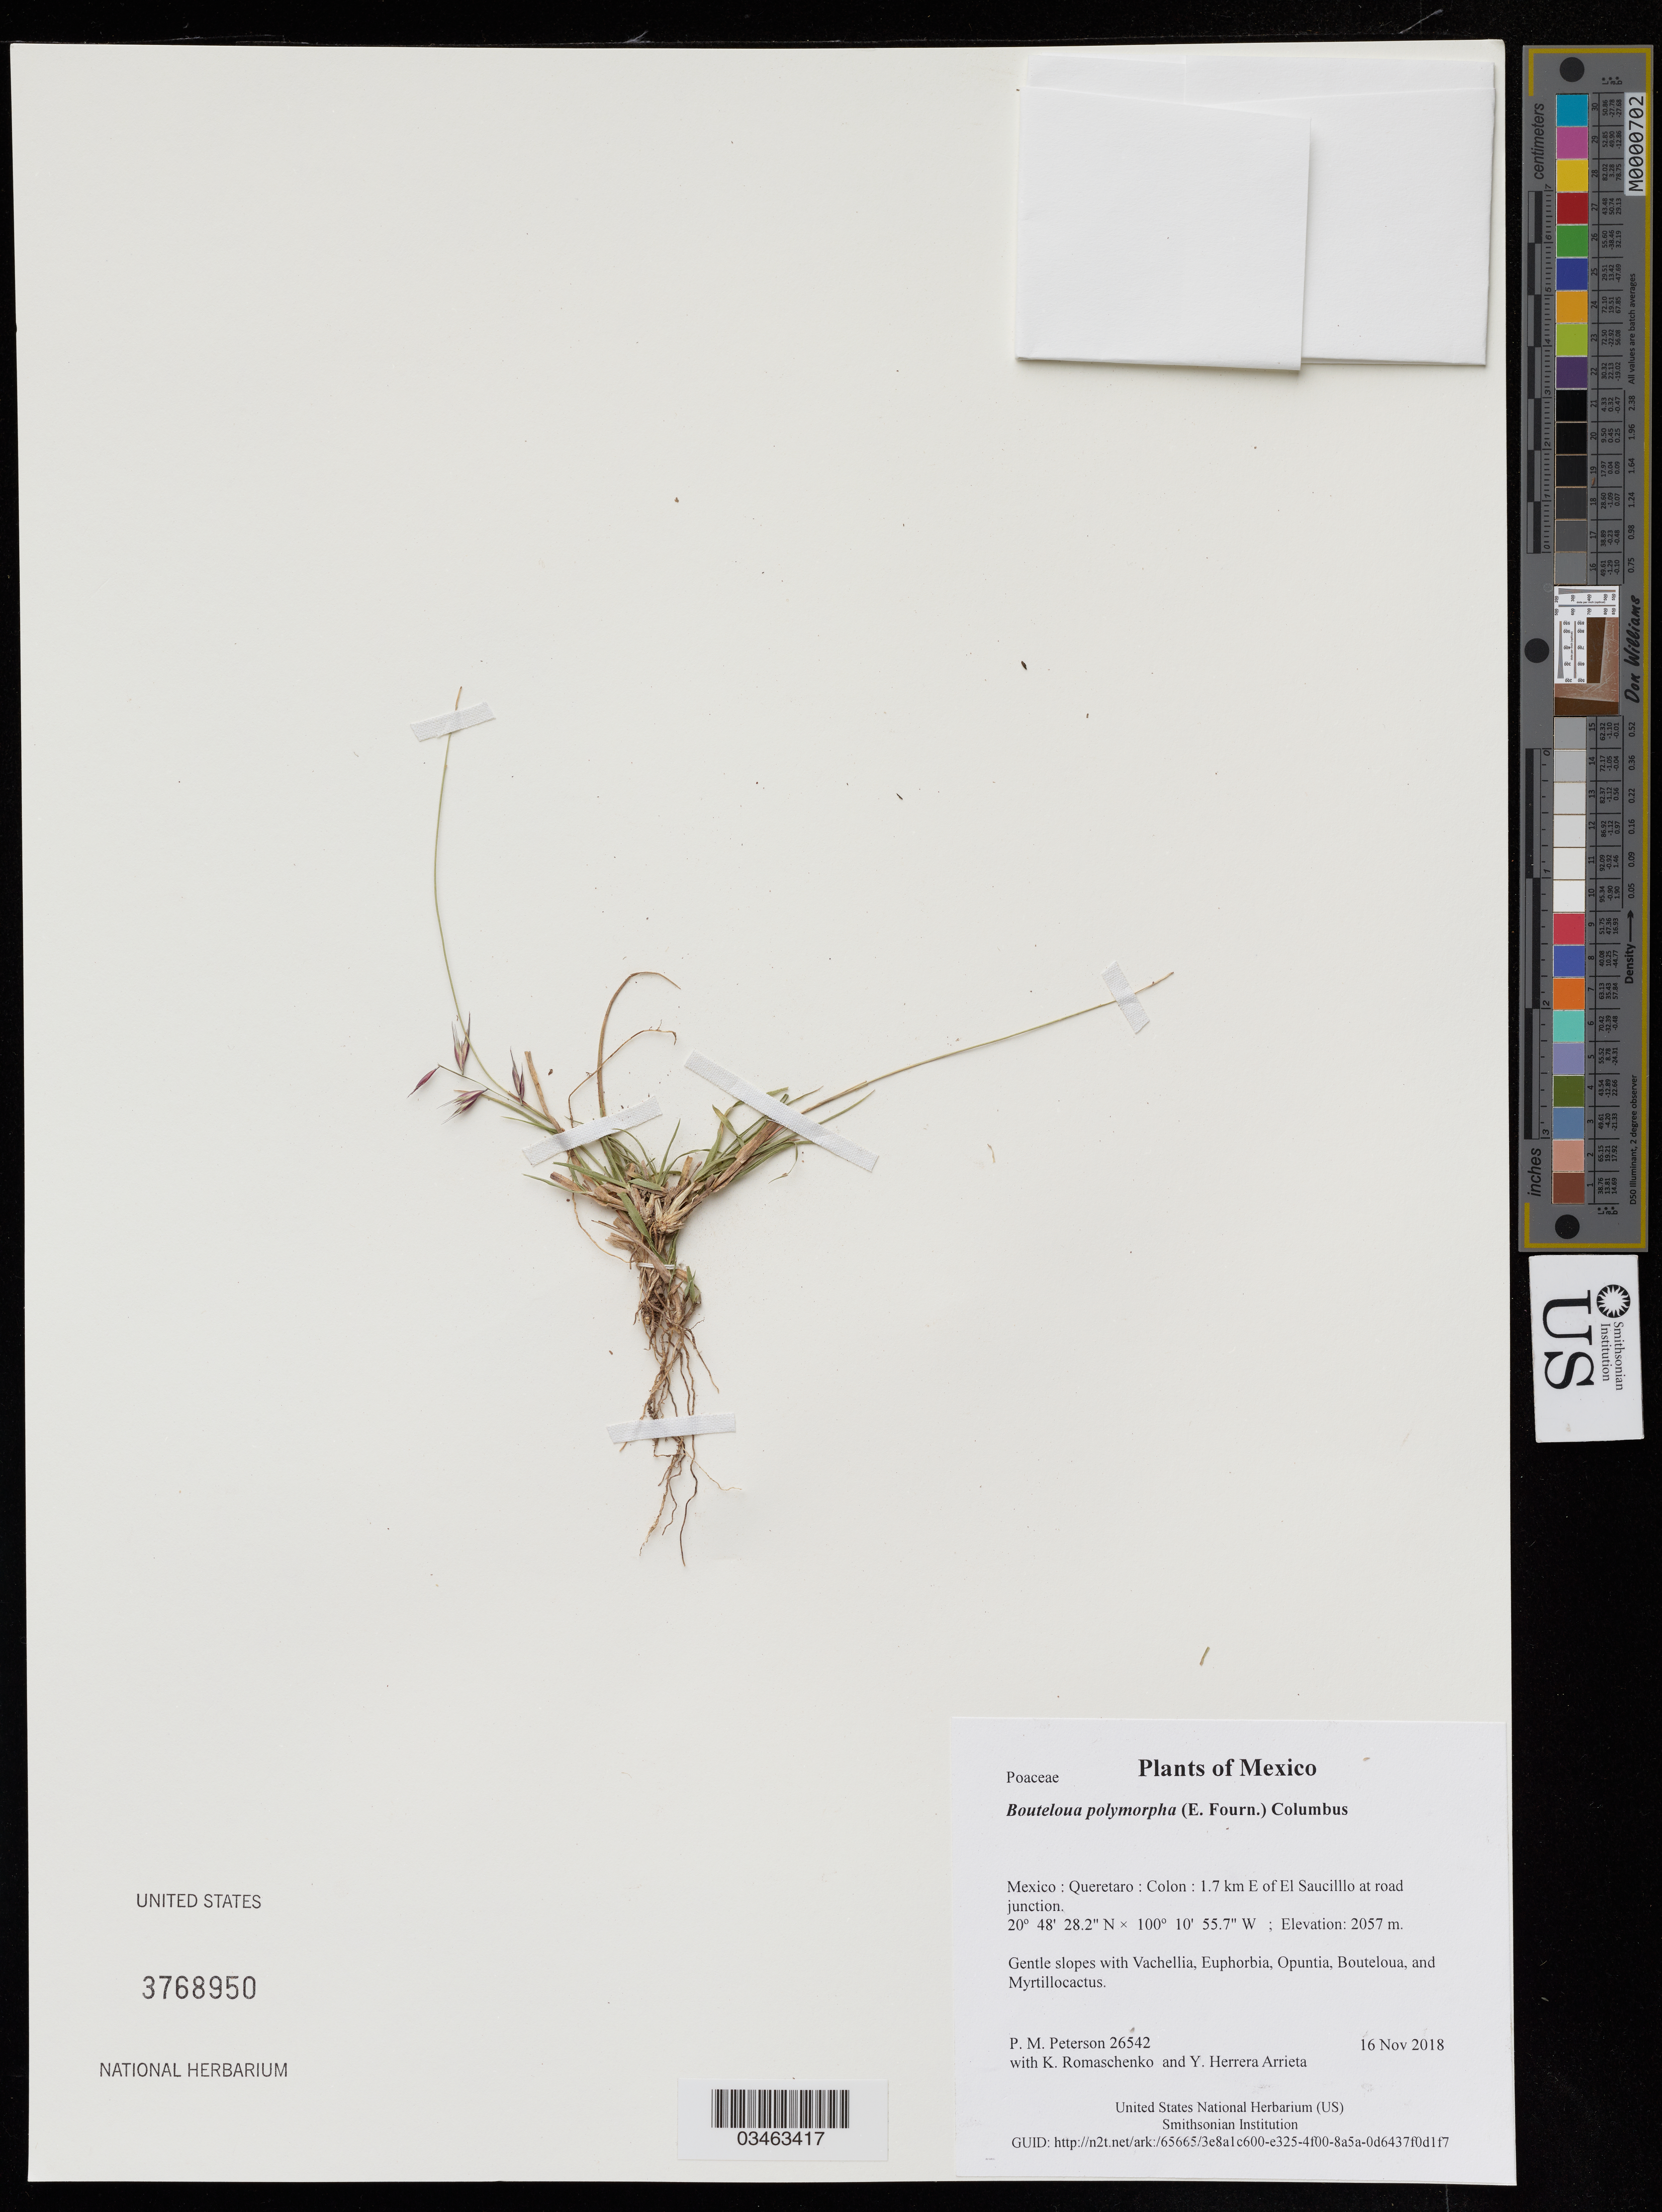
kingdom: Plantae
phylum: Tracheophyta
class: Liliopsida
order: Poales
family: Poaceae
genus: Bouteloua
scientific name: Bouteloua polymorpha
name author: (E. Fourn.) Columbus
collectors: P. M. Peterson, K. Romaschenko & Y. Herrera Arrieta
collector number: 26542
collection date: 2018-11-16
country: Mexico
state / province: Queretaro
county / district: Colon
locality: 1.7 km E of El Saucilllo at road junction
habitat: Gentle slopes with Vachellia, Euphorbia, Opuntia, Bouteloua, and Myrtillocactus.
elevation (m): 2057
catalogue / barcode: US 3768950